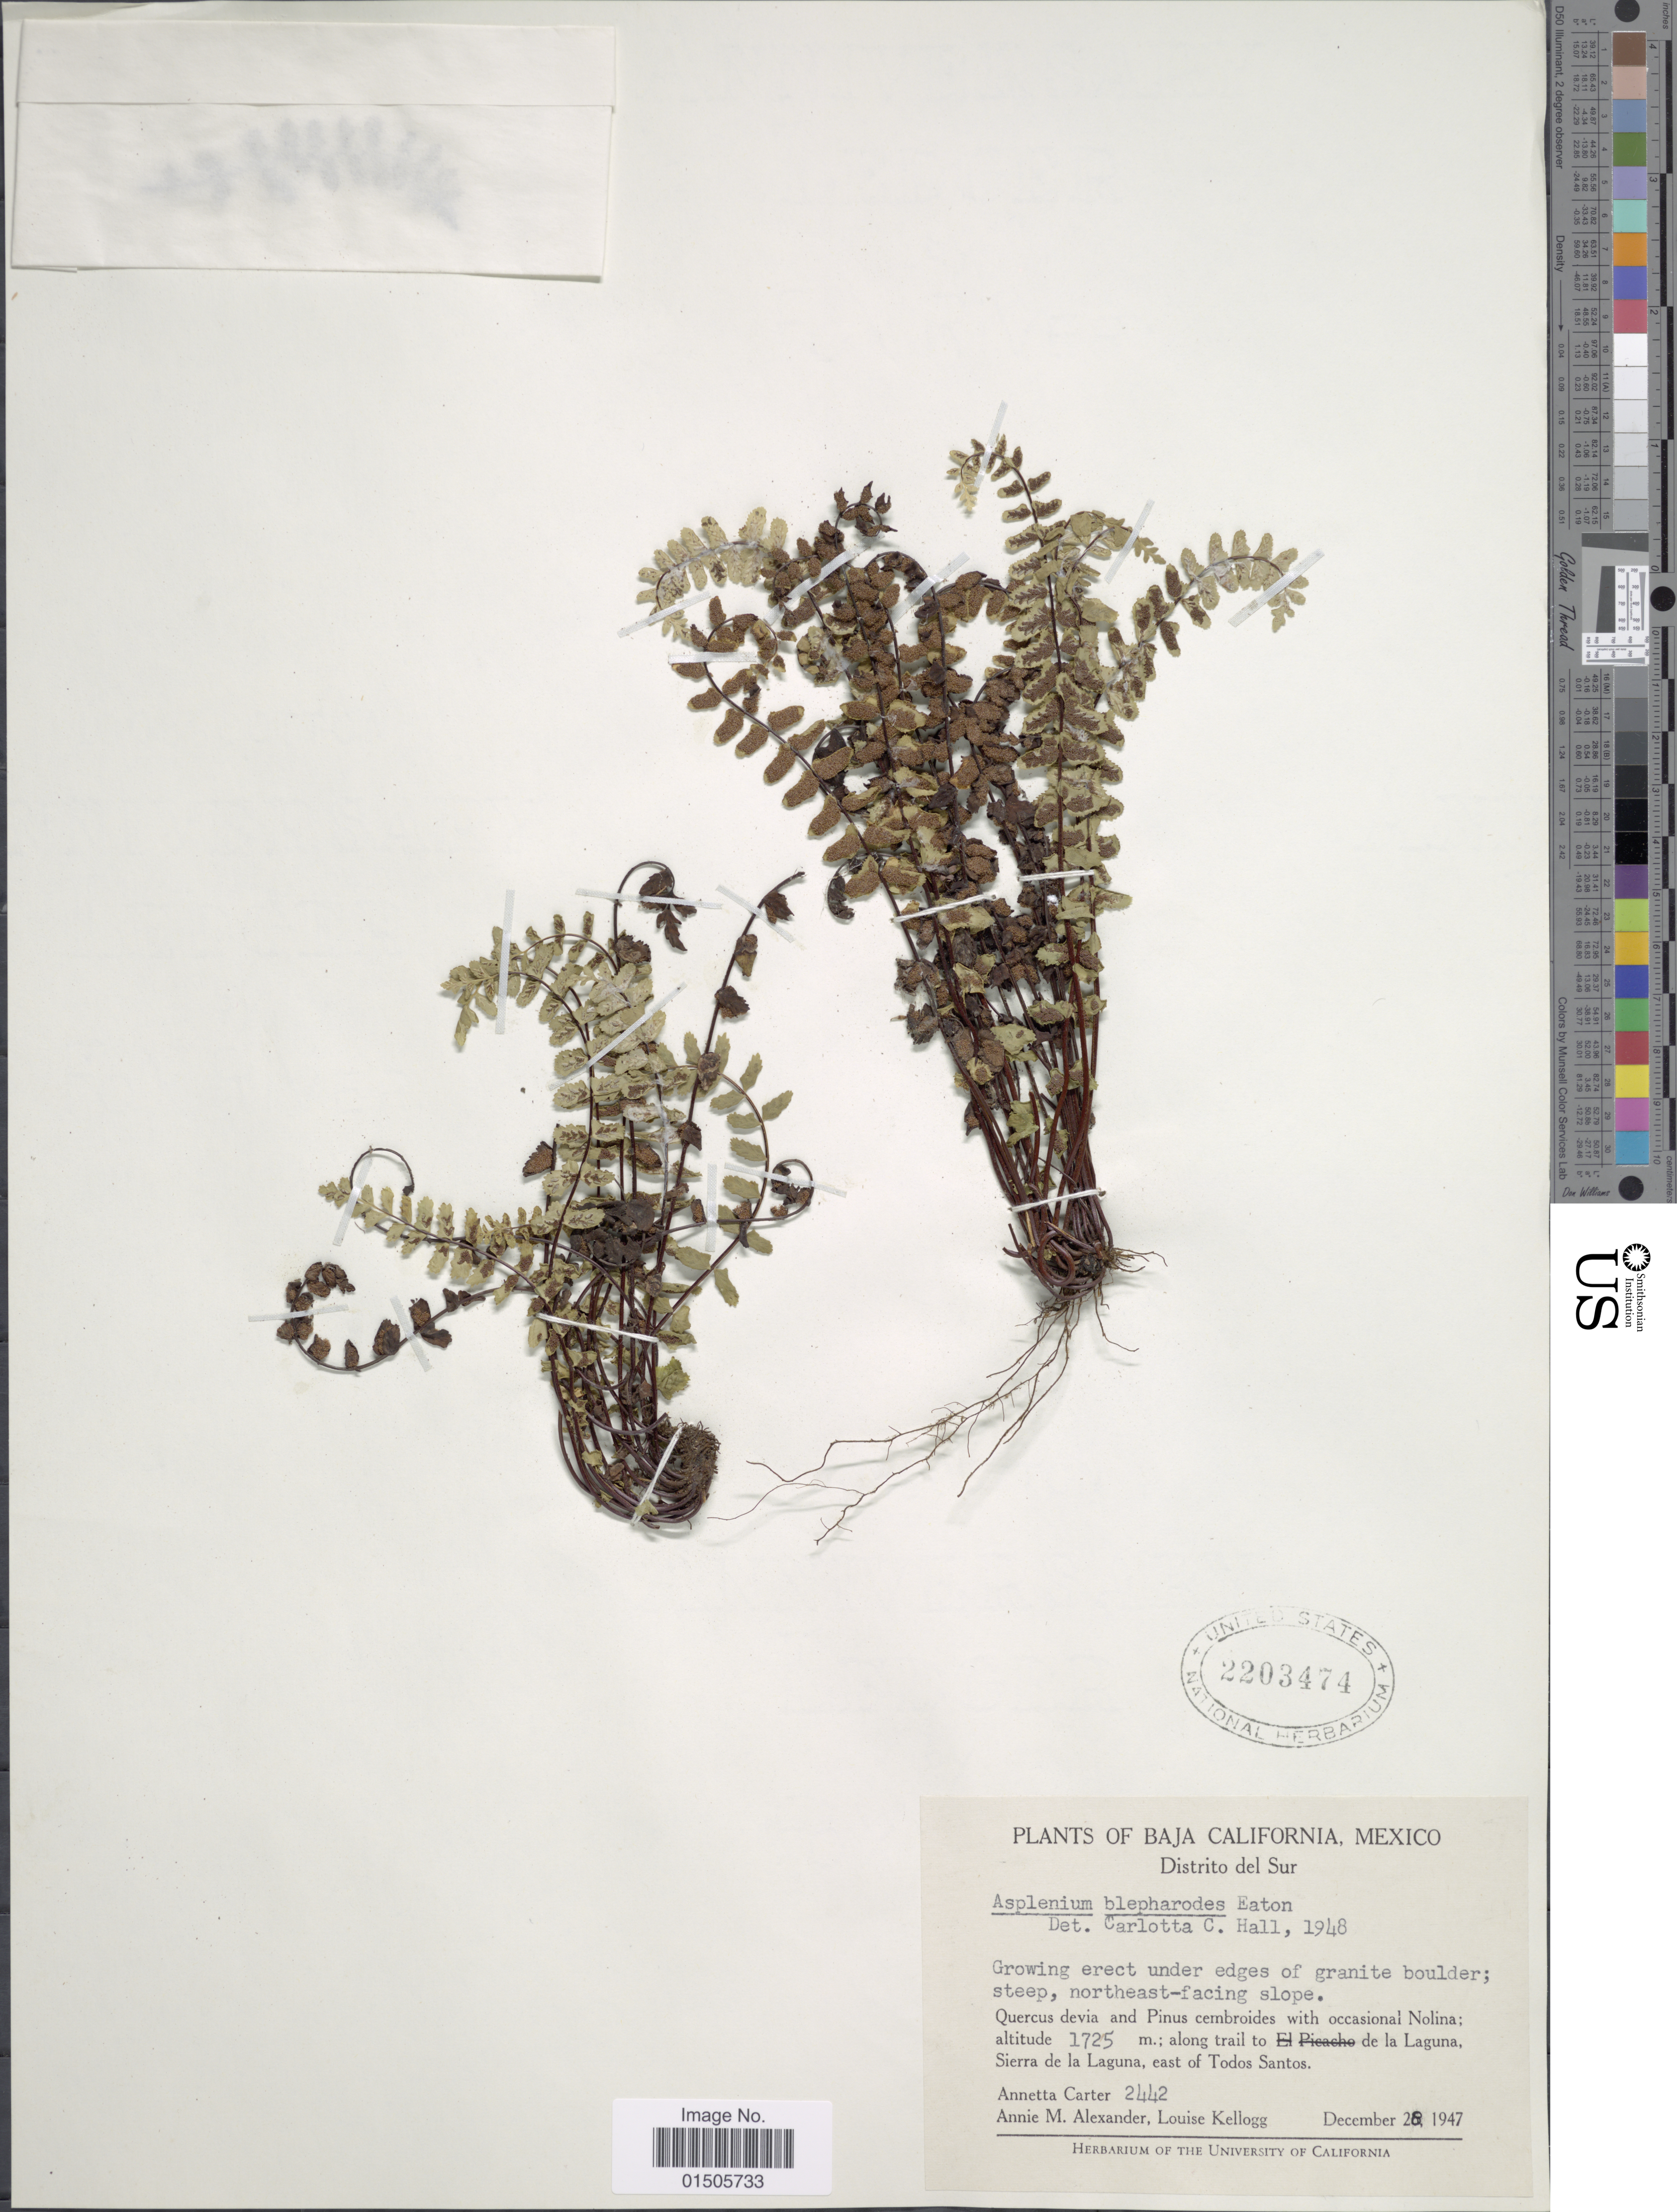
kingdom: Plantae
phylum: Tracheophyta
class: Polypodiopsida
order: Polypodiales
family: Aspleniaceae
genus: Asplenium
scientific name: Asplenium blepharodes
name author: D.C. Eaton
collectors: A. Carter, A. M. Alexander & L. Kellogg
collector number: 2442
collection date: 1947-12-28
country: Mexico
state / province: Baja California Sur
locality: Distrito del Sur, Quercus Devia and Pinus cembroides with occasional Nolina; along trail to de la Laguna, Sierra de la Laguna, east of Todos Santos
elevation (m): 1725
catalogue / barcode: US 2203474